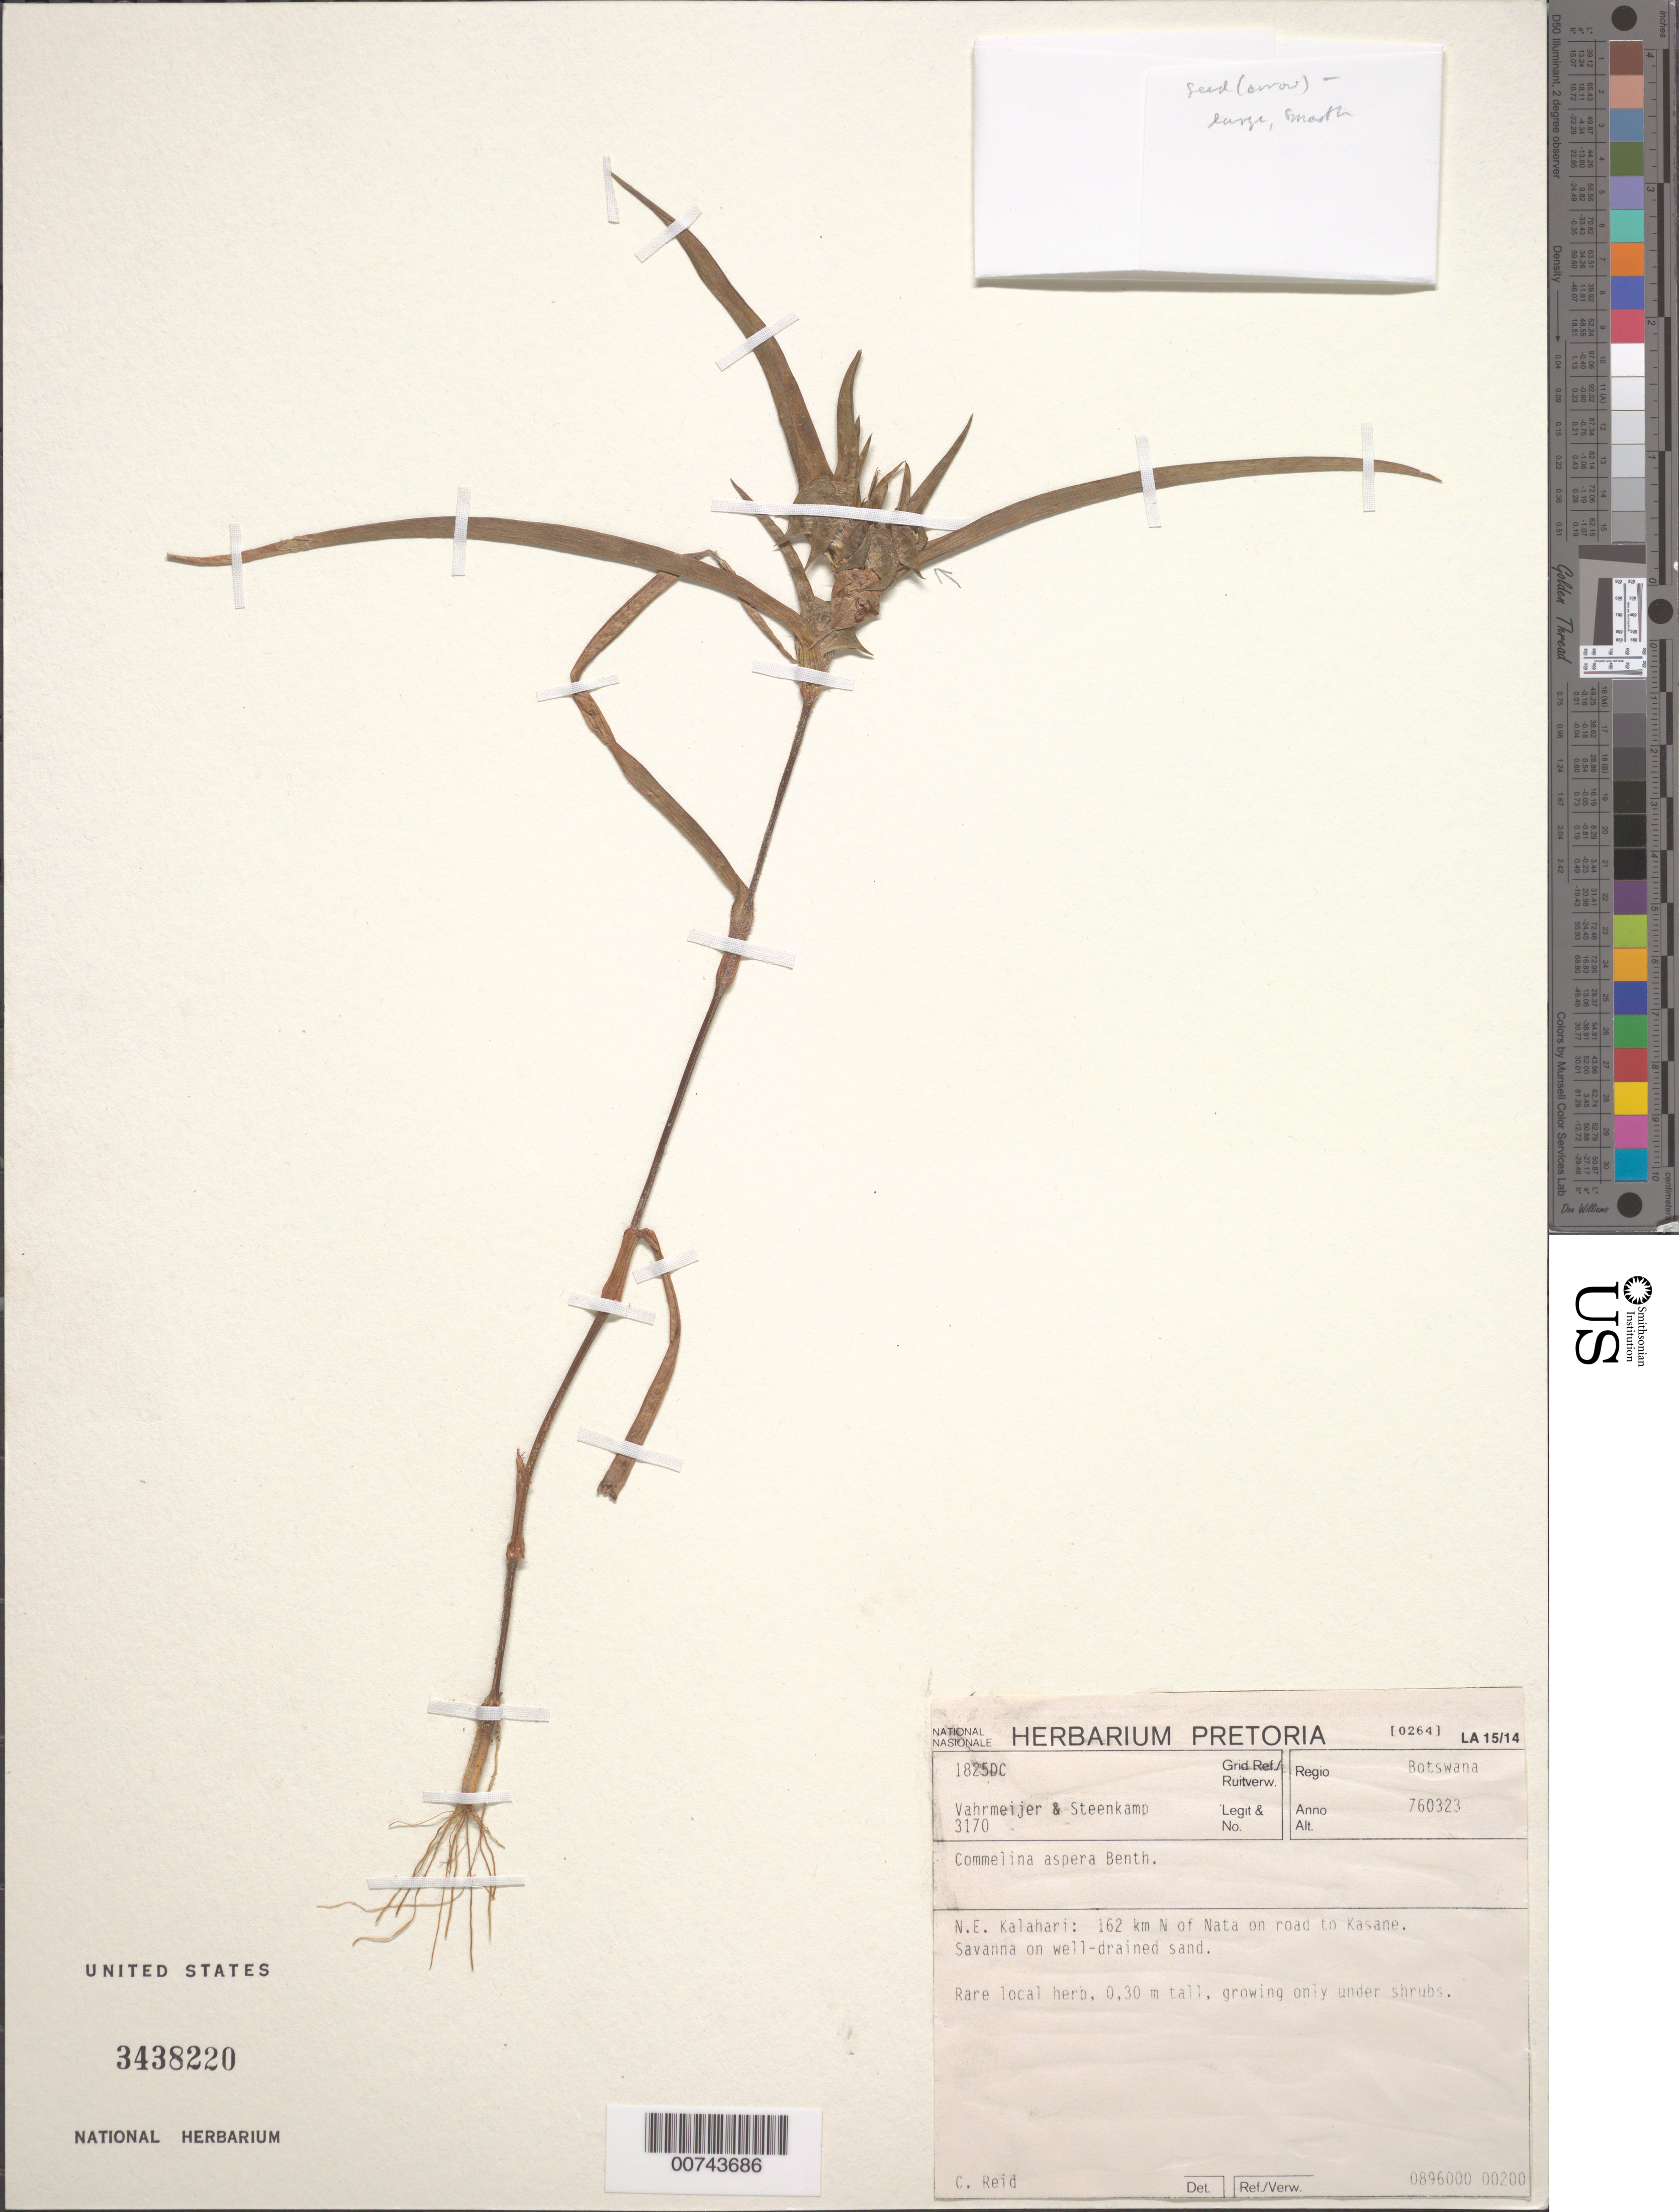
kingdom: Plantae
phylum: Tracheophyta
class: Liliopsida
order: Commelinales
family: Commelinaceae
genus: Commelina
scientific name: Commelina aspera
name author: G. Don ex Benth.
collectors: J. Vahrmeijer & -- Steenkamp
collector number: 3170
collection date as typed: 23 Mar 1976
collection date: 1976-03-23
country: Botswana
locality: NE of Kalahari, N of Nata road to Kasane.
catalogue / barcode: US 3438220